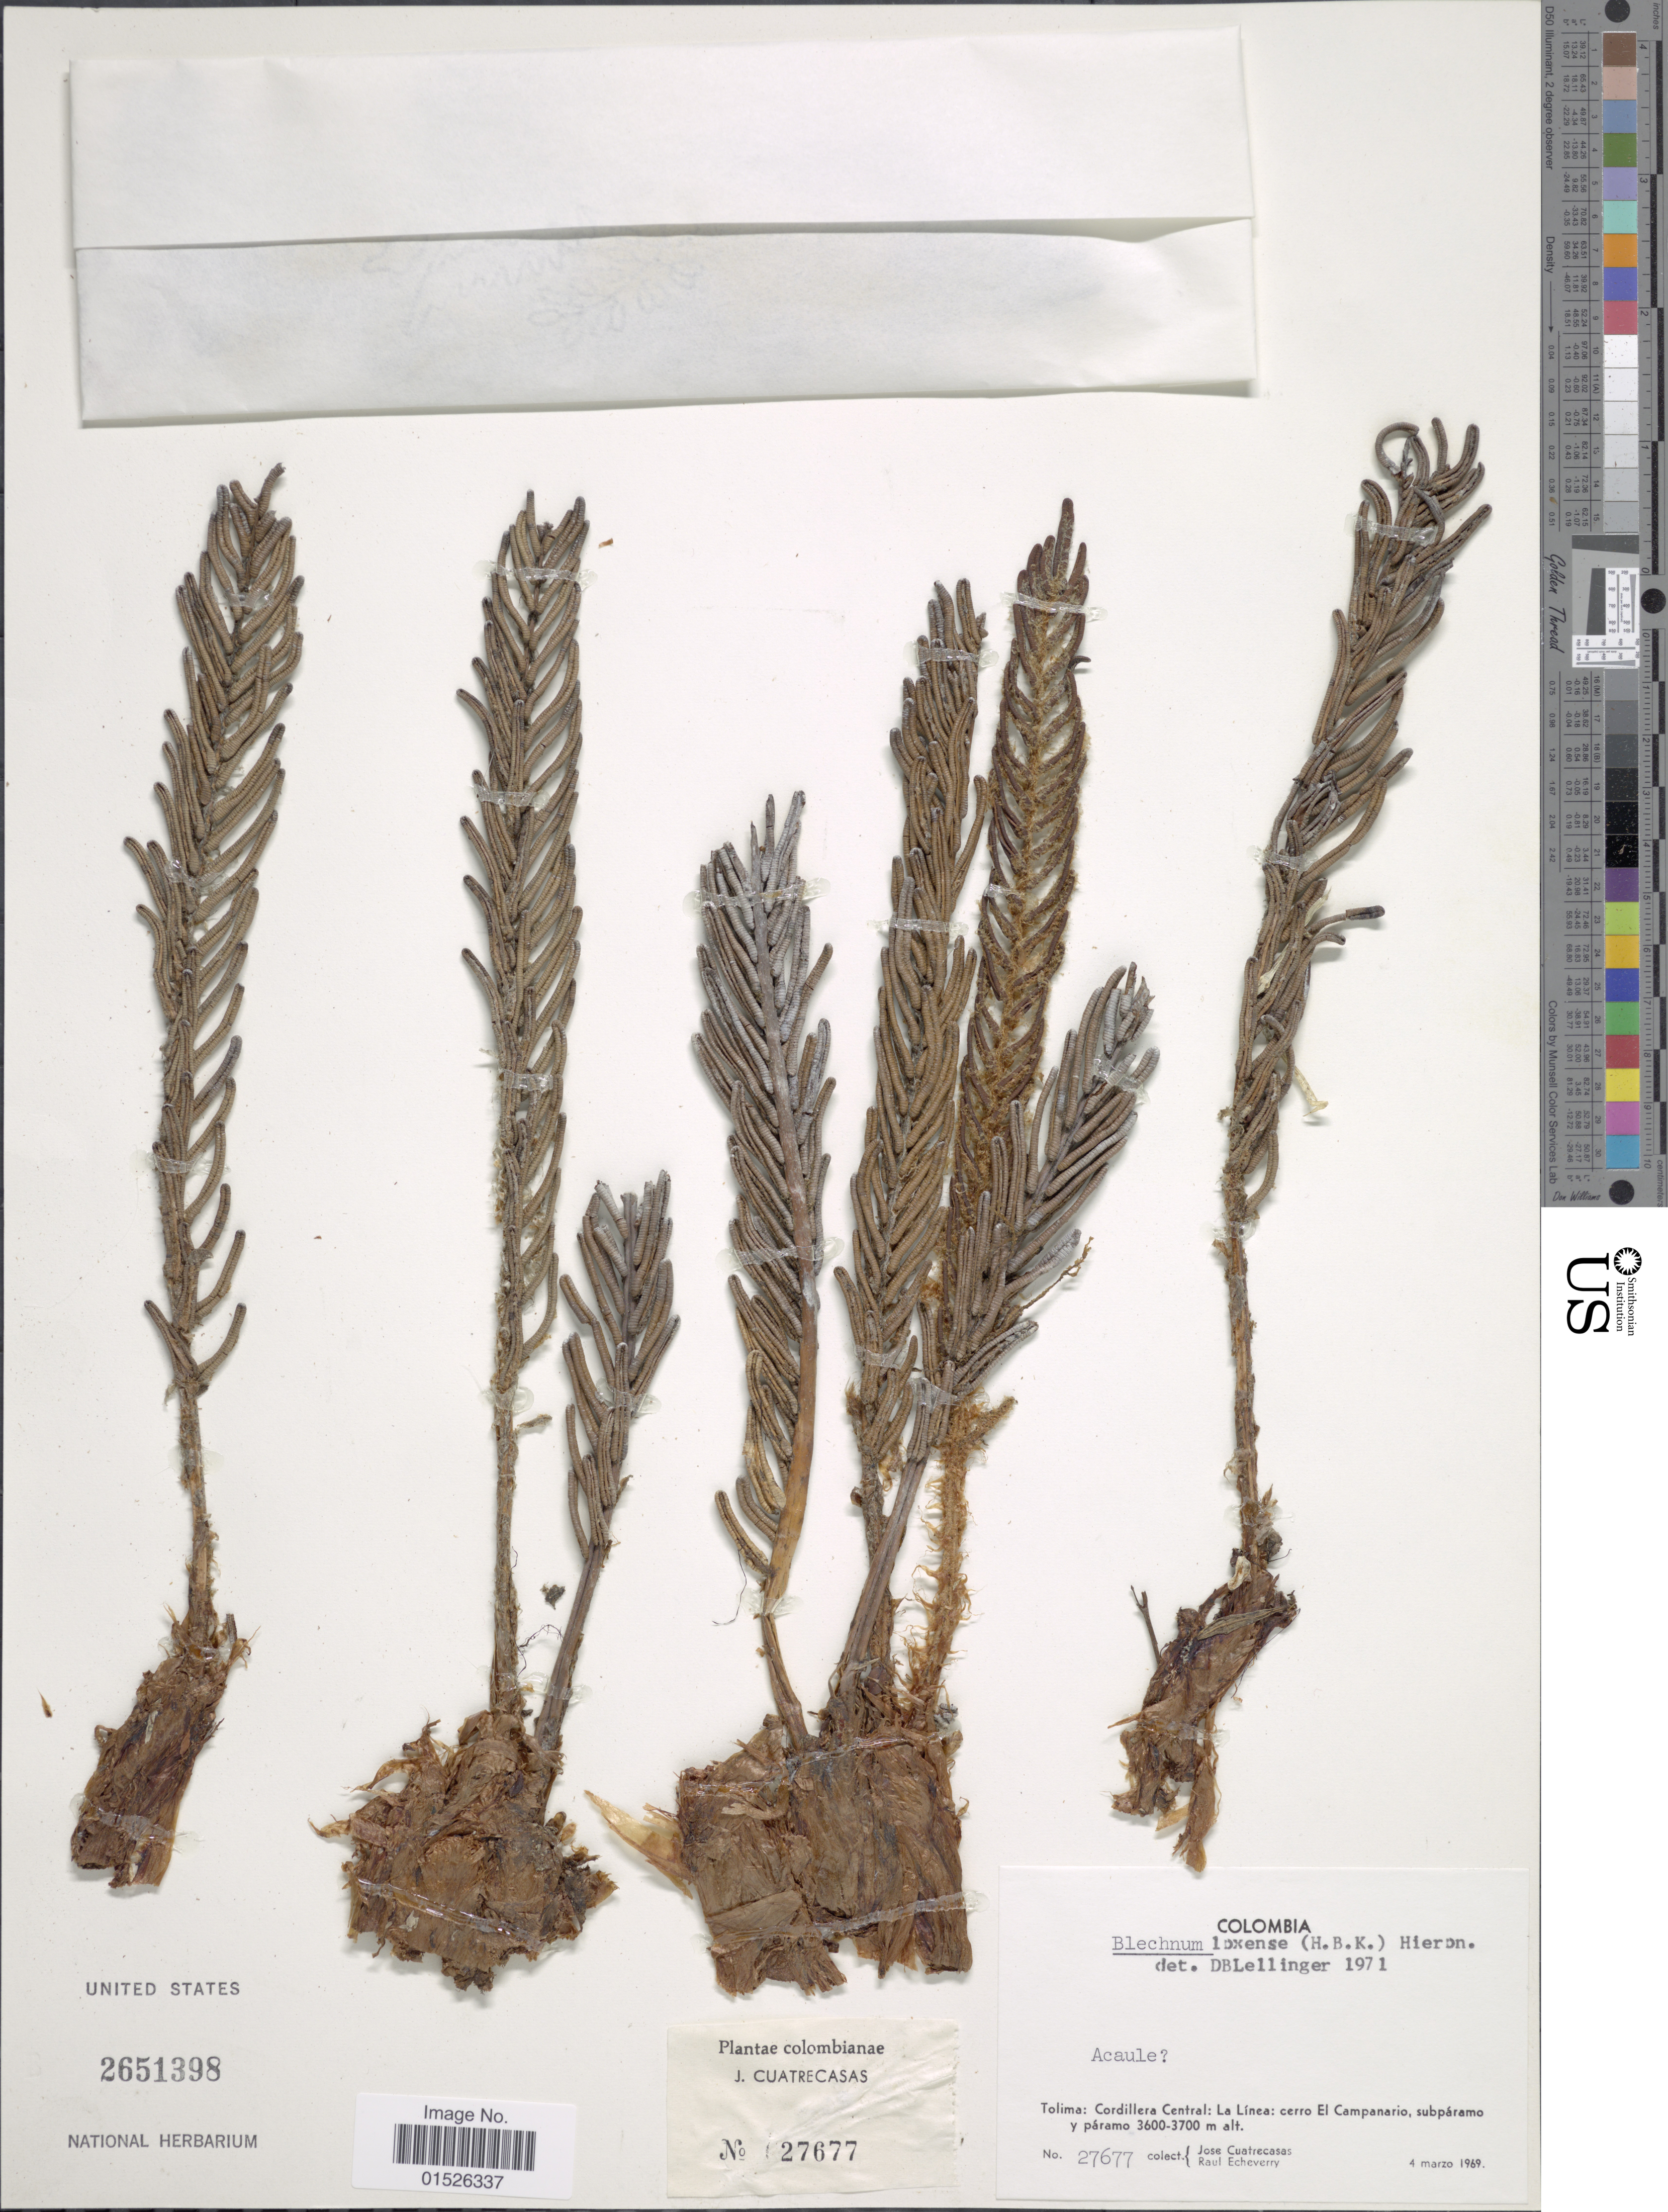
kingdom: Plantae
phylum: Tracheophyta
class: Polypodiopsida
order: Polypodiales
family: Blechnaceae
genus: Blechnum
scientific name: Blechnum loxense var. loxense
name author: (Kunth) Hook. ex Salomon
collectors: J. Cuatrecasas & R. Echeverry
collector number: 27677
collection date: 1969-03-04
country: Colombia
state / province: Tolima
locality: Colombia, Tolima: Cordillera Central: La Linea: cerro El Campanario, subparamo y paramo.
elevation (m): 3600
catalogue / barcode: US 2651398